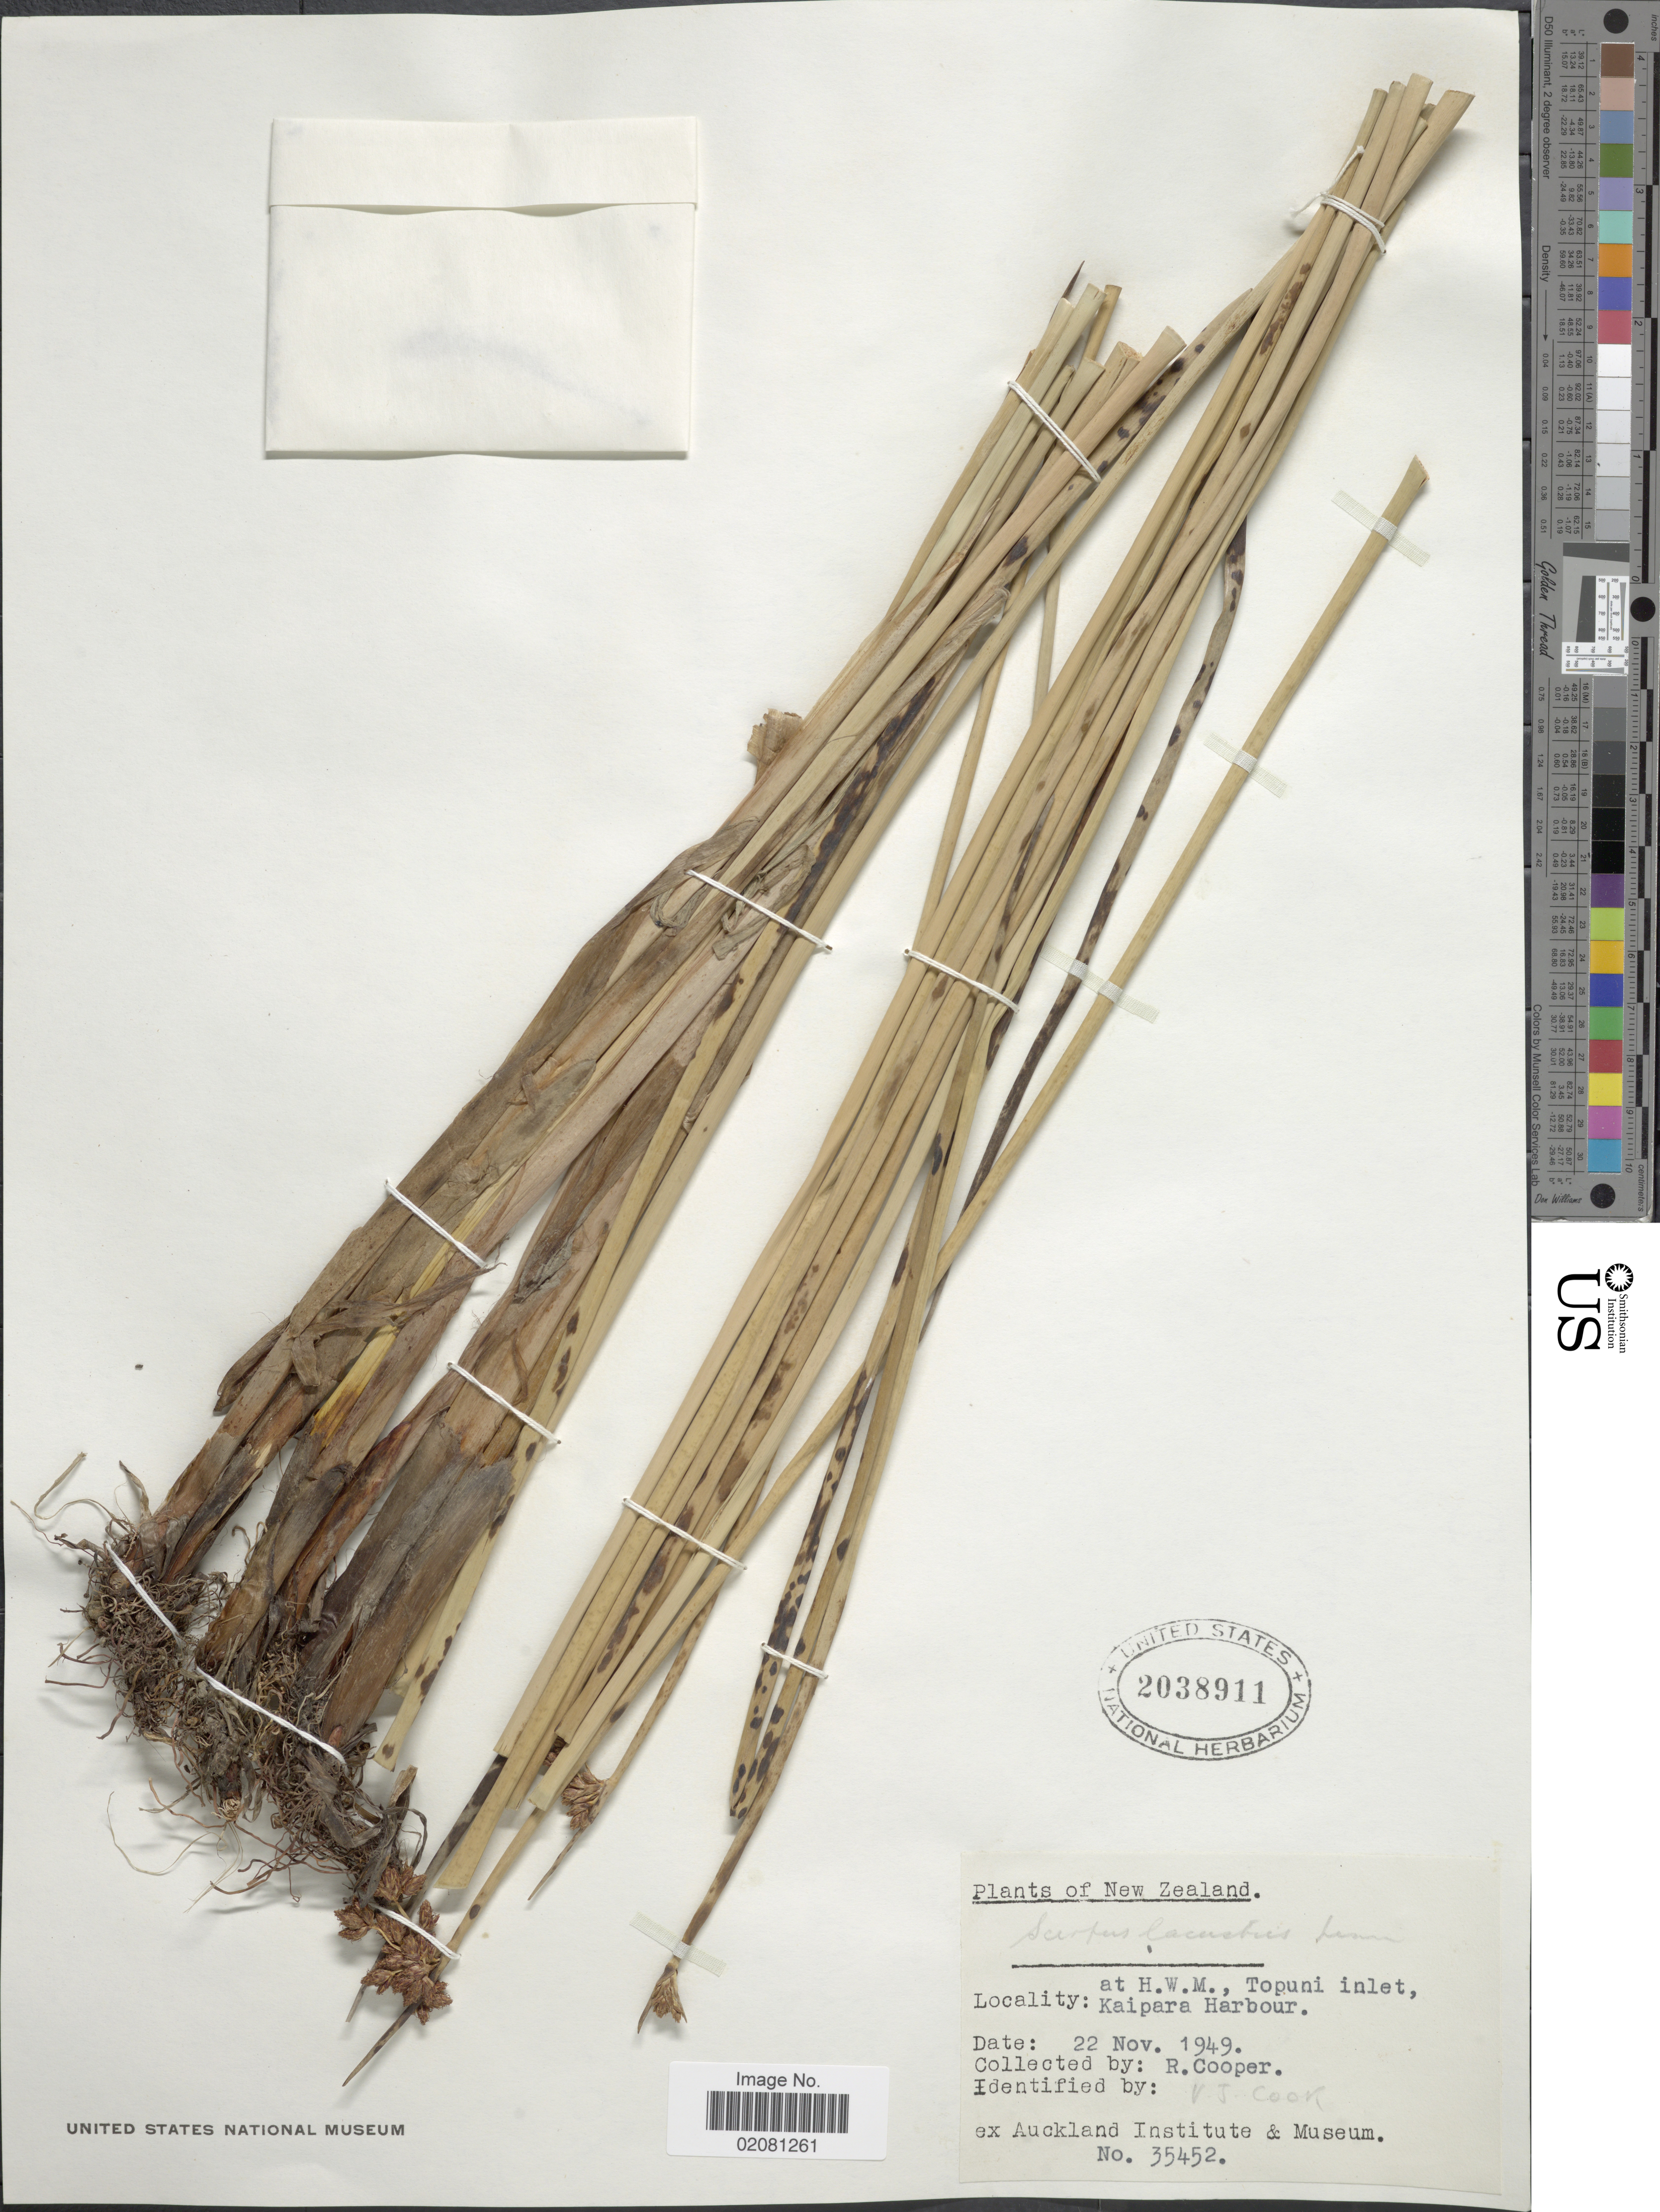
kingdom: Plantae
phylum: Tracheophyta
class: Liliopsida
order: Poales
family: Cyperaceae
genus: Schoenoplectus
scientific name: Schoenoplectus lacustris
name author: (L.) Palla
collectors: R. Cooper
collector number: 35452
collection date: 1949-11-22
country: New Zealand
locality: At H.W.M., Topuni inlet, Kaipara Harbour.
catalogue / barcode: US 2038911